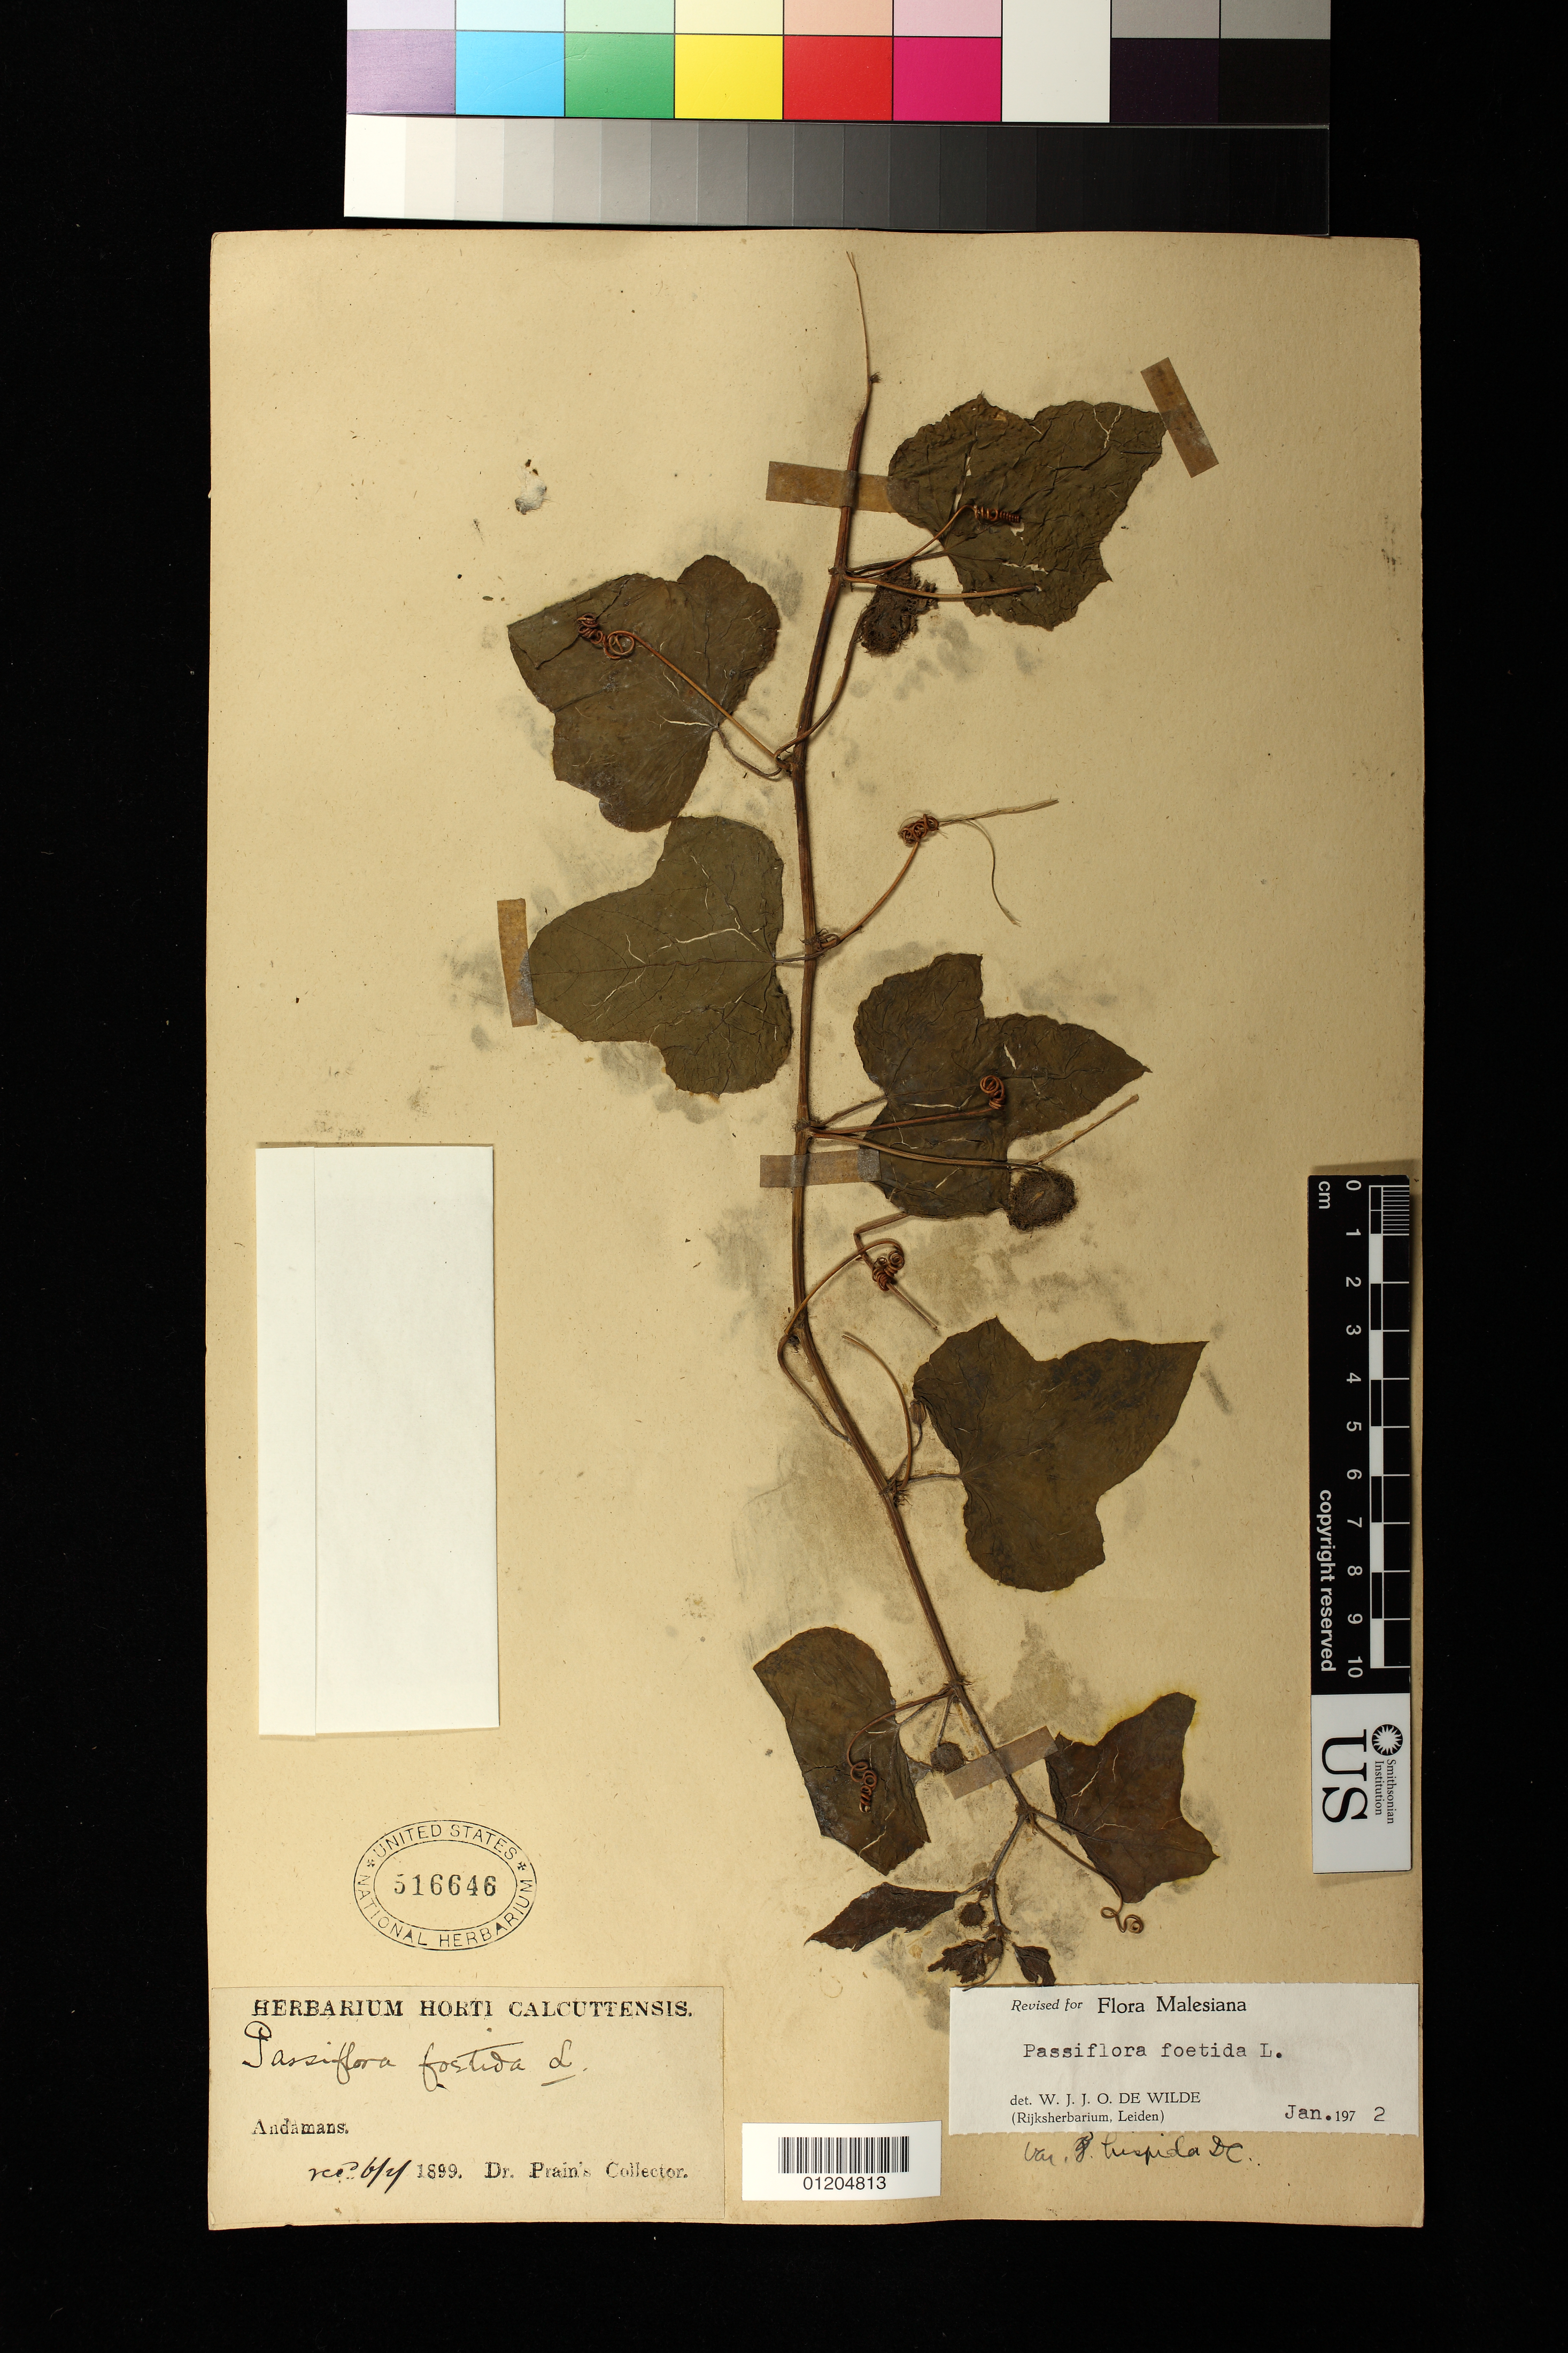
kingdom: Plantae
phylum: Tracheophyta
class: Magnoliopsida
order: Malpighiales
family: Passifloraceae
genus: Passiflora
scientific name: Passiflora foetida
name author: L.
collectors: -- Prain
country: India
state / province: Andaman and Nicobar Islands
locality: Andamans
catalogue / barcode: US 516646